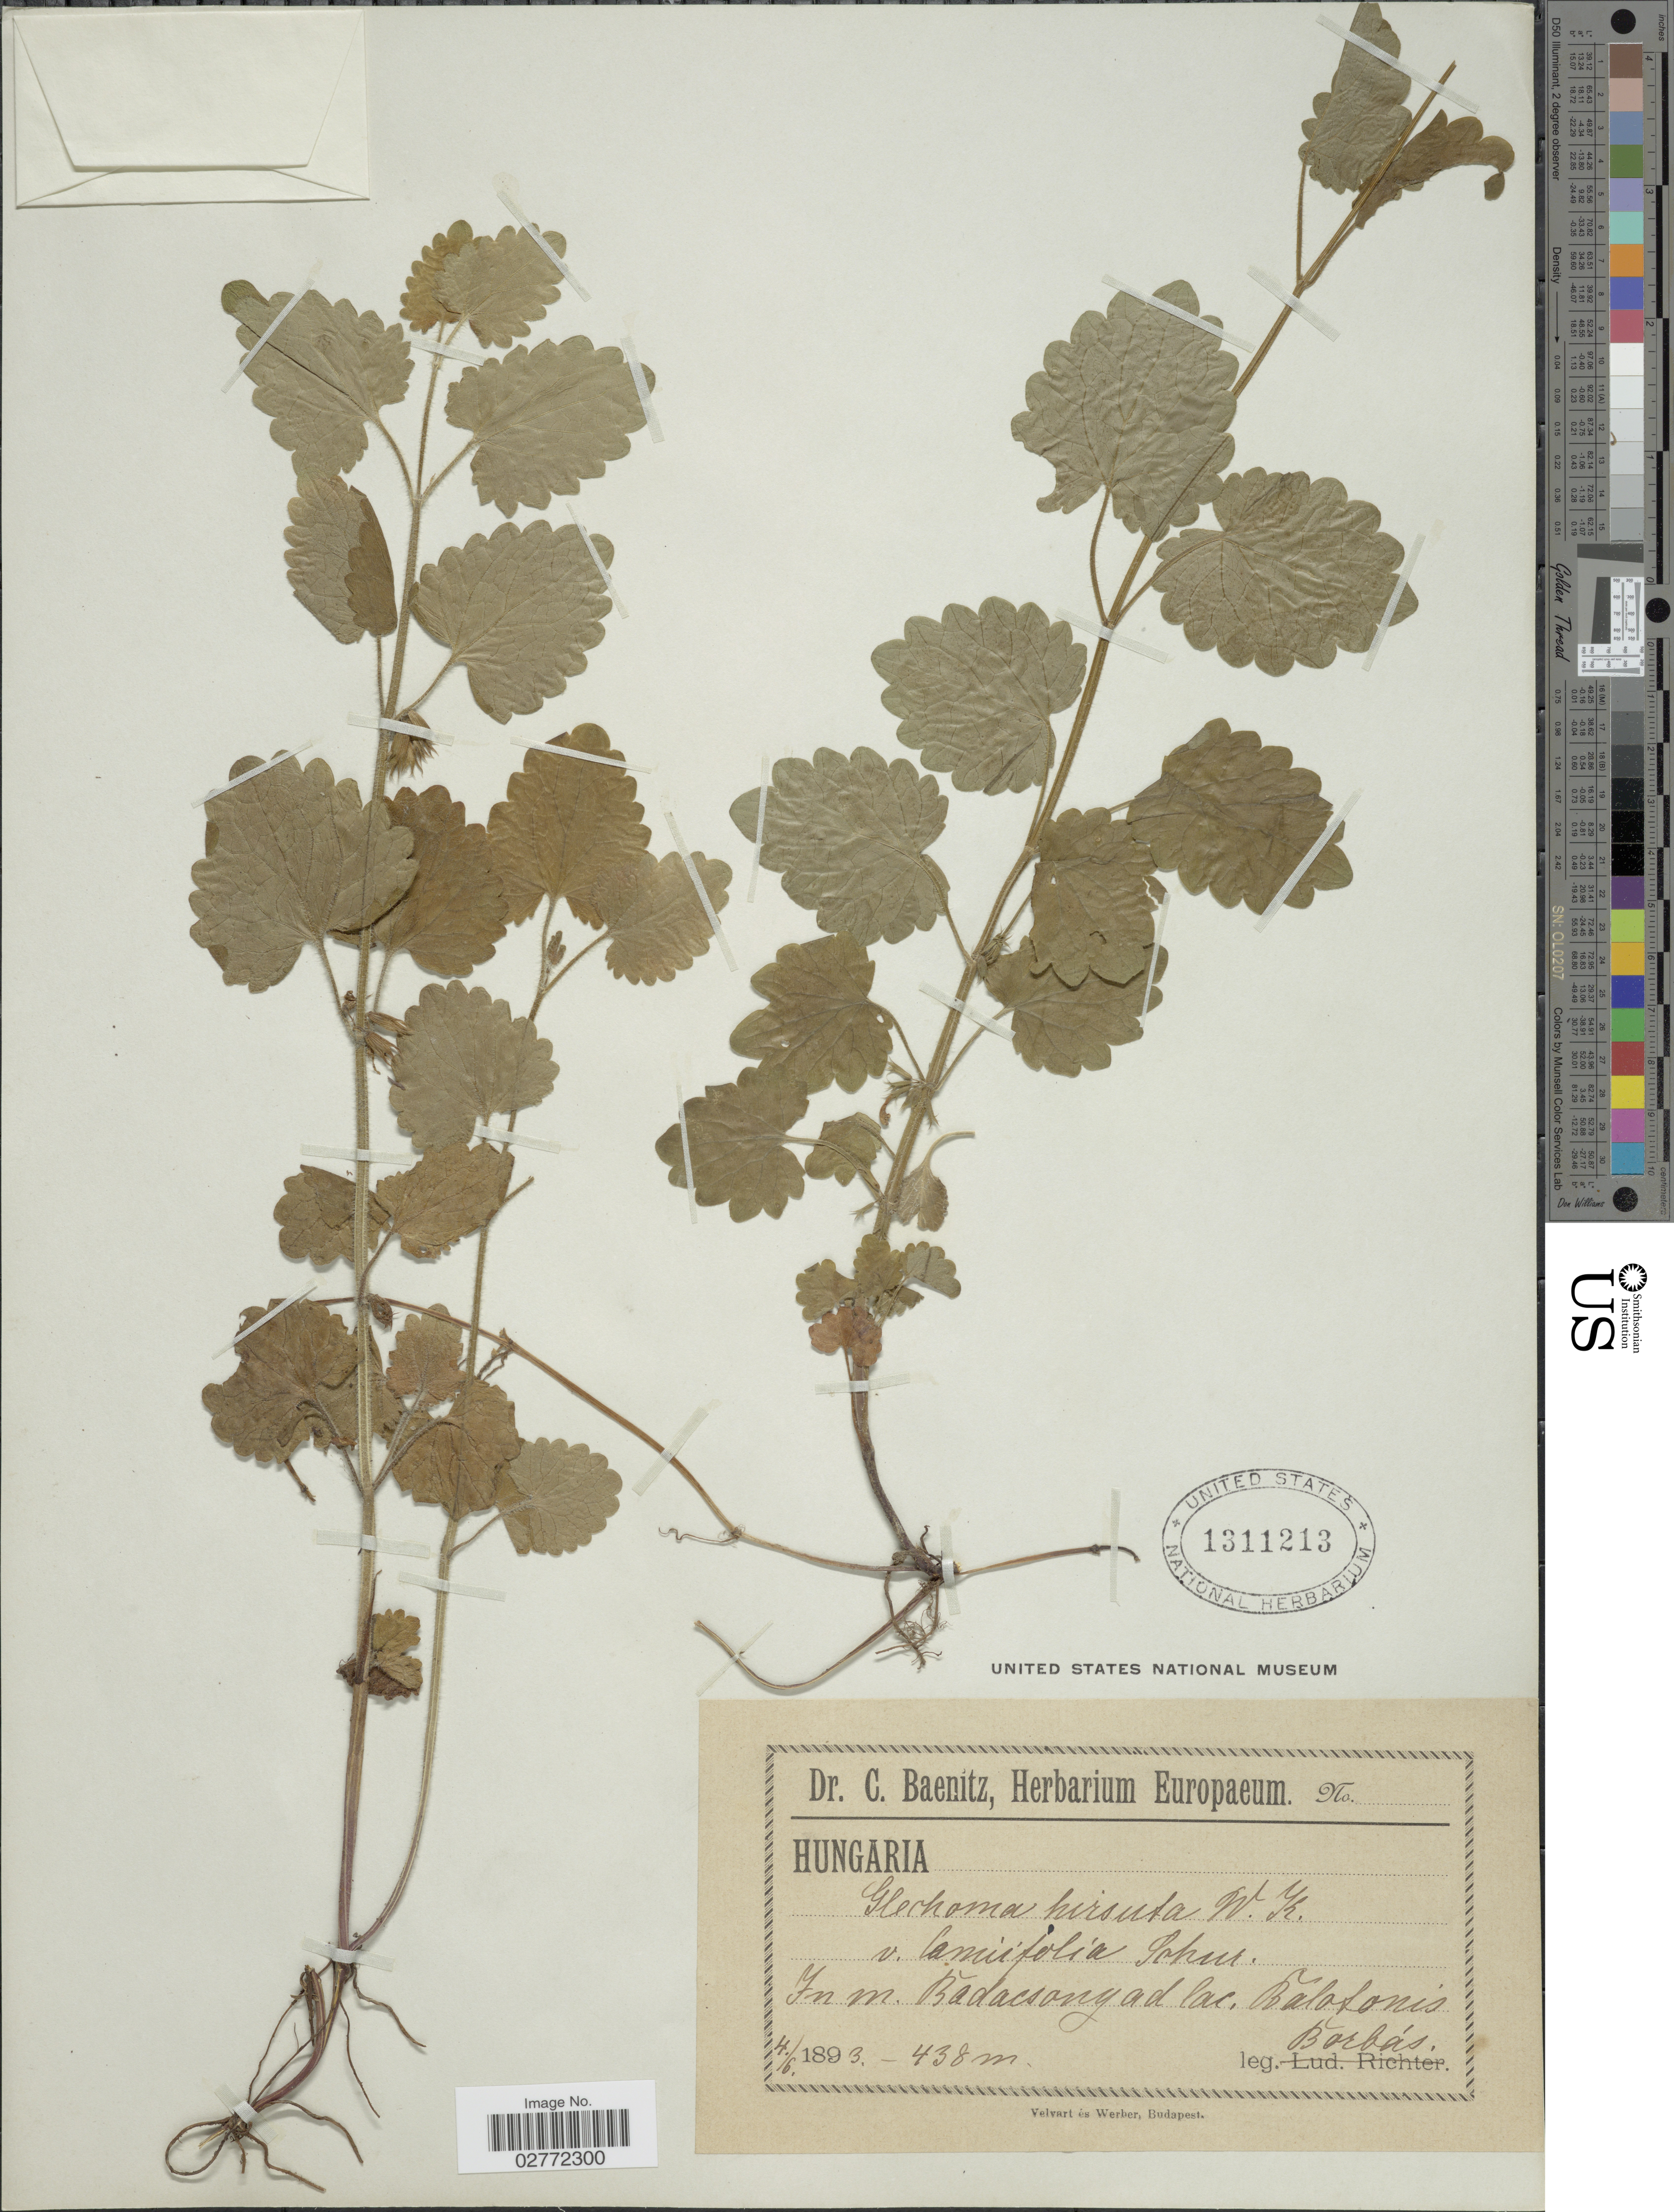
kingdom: Plantae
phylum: Tracheophyta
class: Magnoliopsida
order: Lamiales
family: Lamiaceae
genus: Glechoma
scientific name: Glechoma hirsuta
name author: Waldst. & Kit.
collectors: V. von Borbás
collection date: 1893-06-04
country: Hungary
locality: In m. Bádacsony ad lac. Bãlatonis.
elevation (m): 438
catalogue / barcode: US 1311213